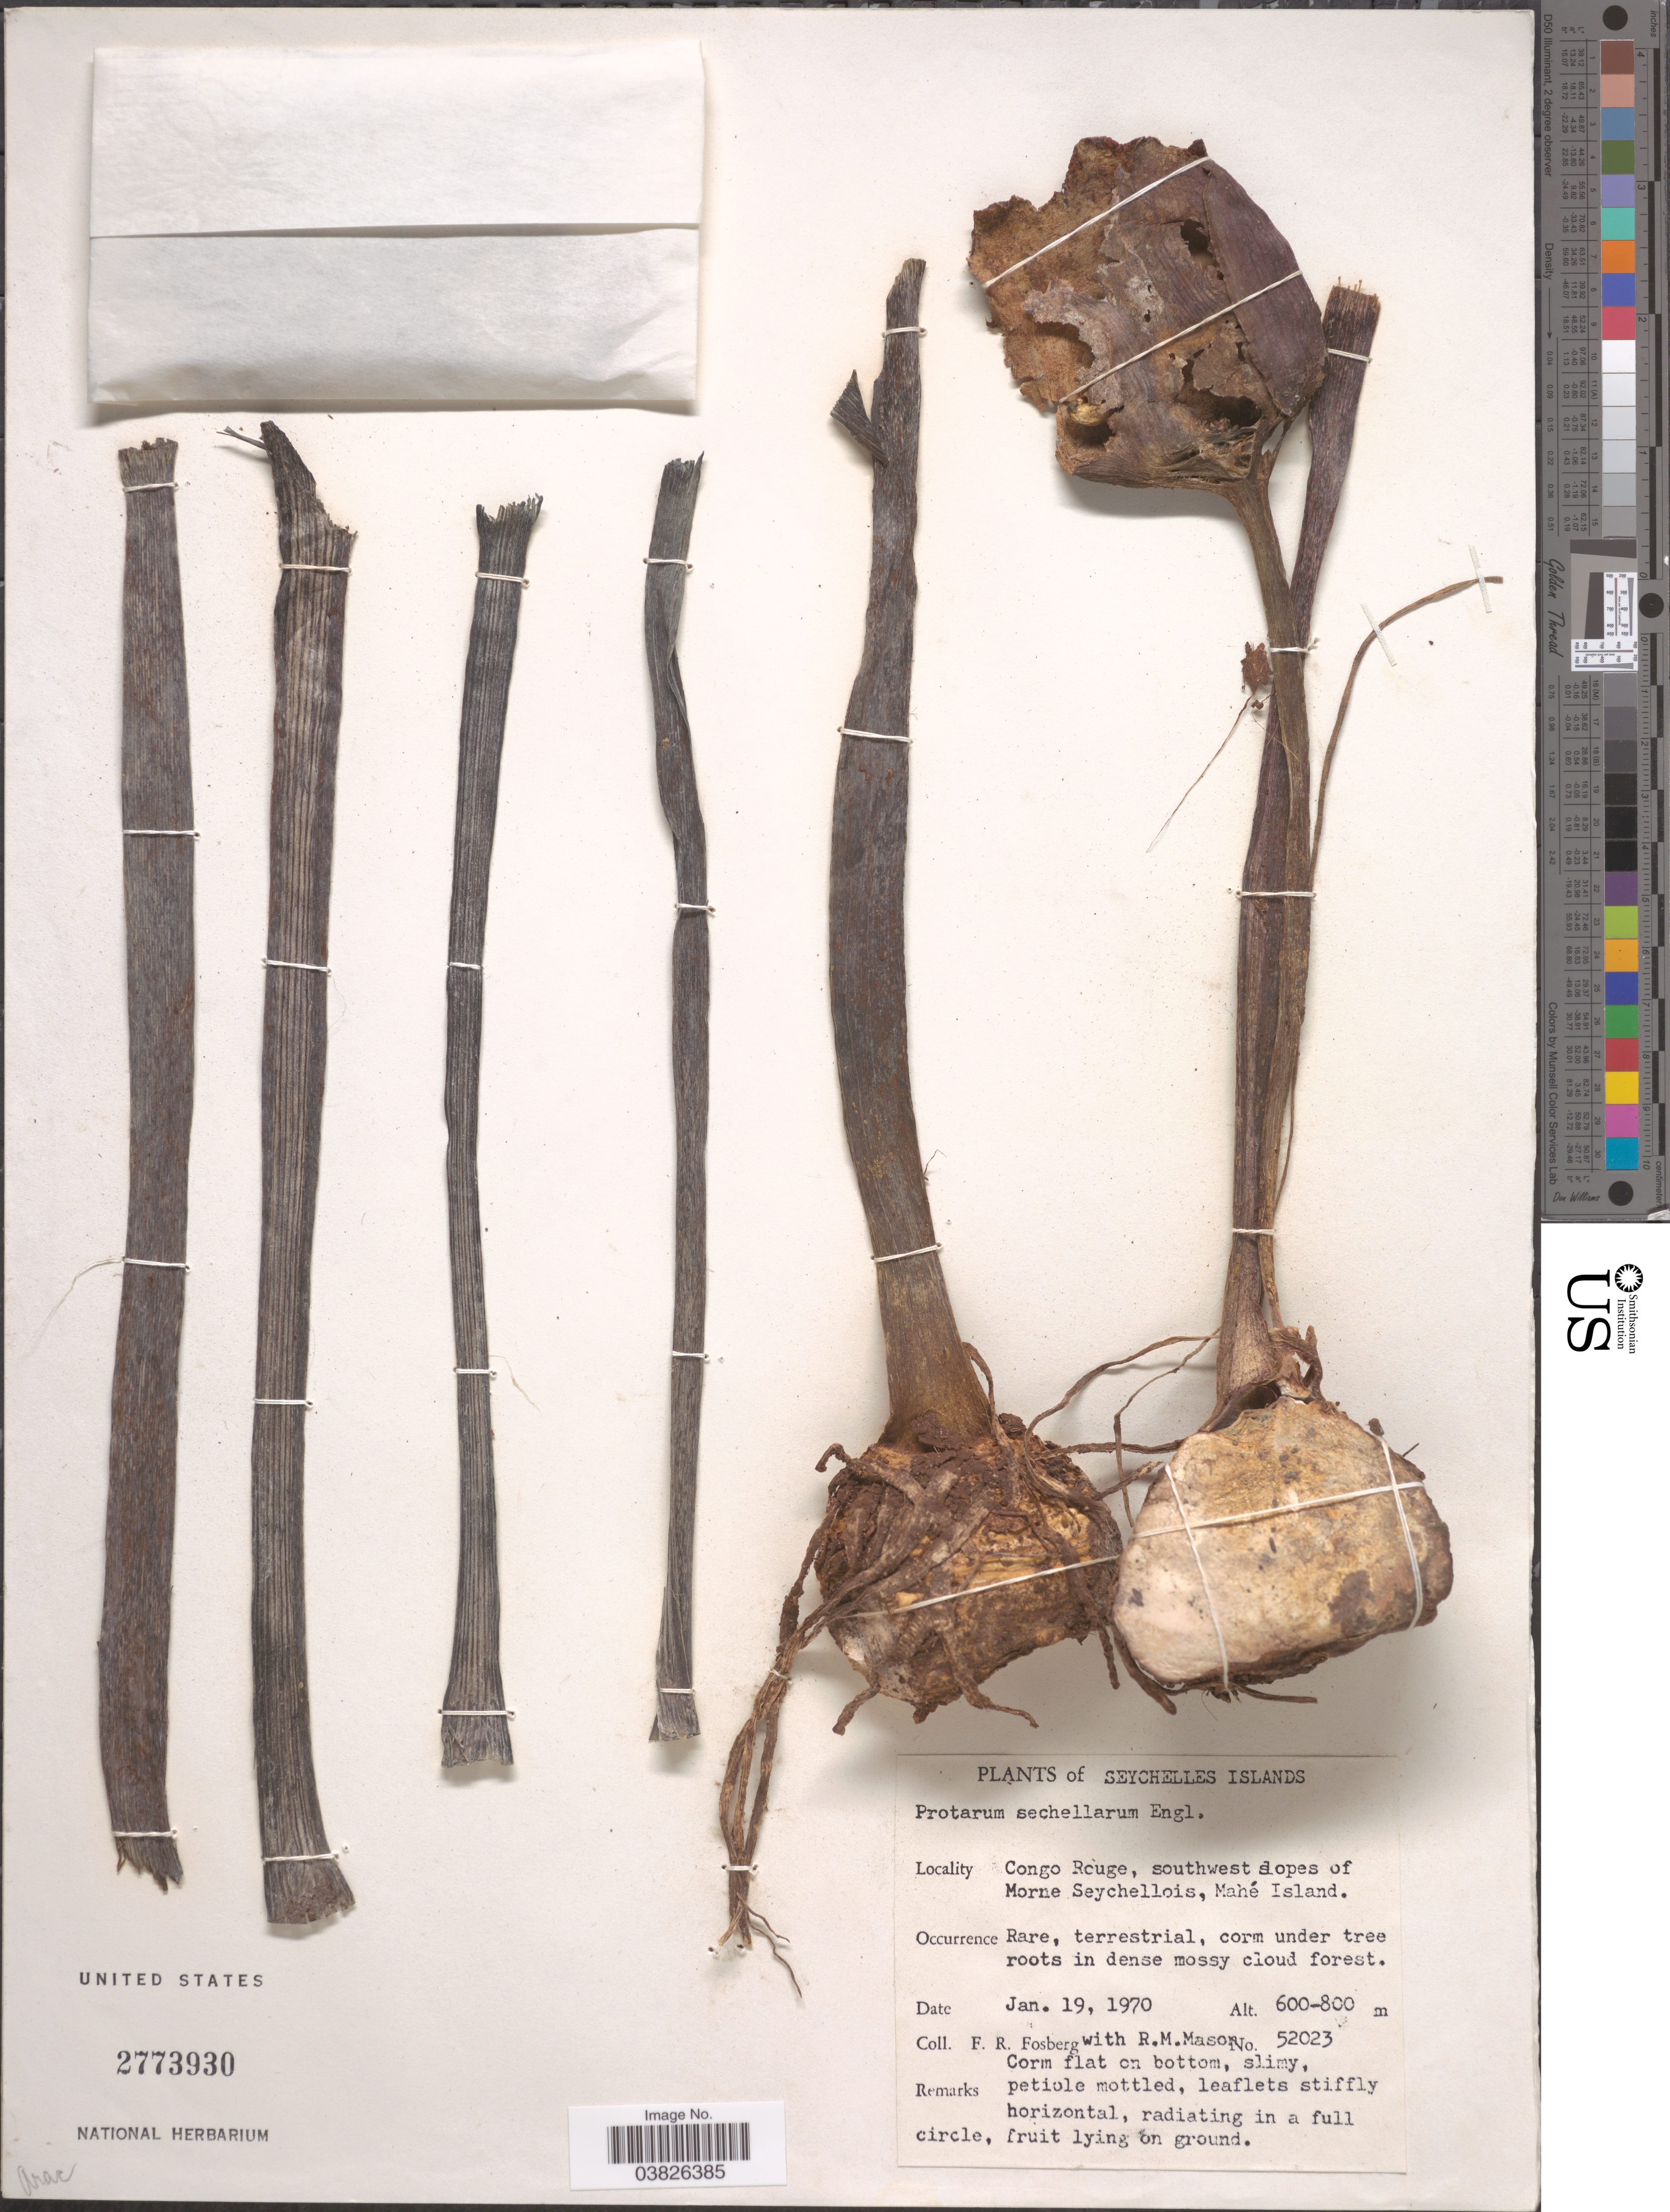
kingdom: Plantae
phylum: Tracheophyta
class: Liliopsida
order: Alismatales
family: Araceae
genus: Protarum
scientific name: Protarum sechellarum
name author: Engl.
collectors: F. R. Fosberg & R. Mason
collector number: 52023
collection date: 1970-01-19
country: Seychelles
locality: Seychelles Islands. Congo Rouge, southwest slopes of Morne Seychellois, Mahé Island.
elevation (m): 600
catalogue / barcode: US 2773930